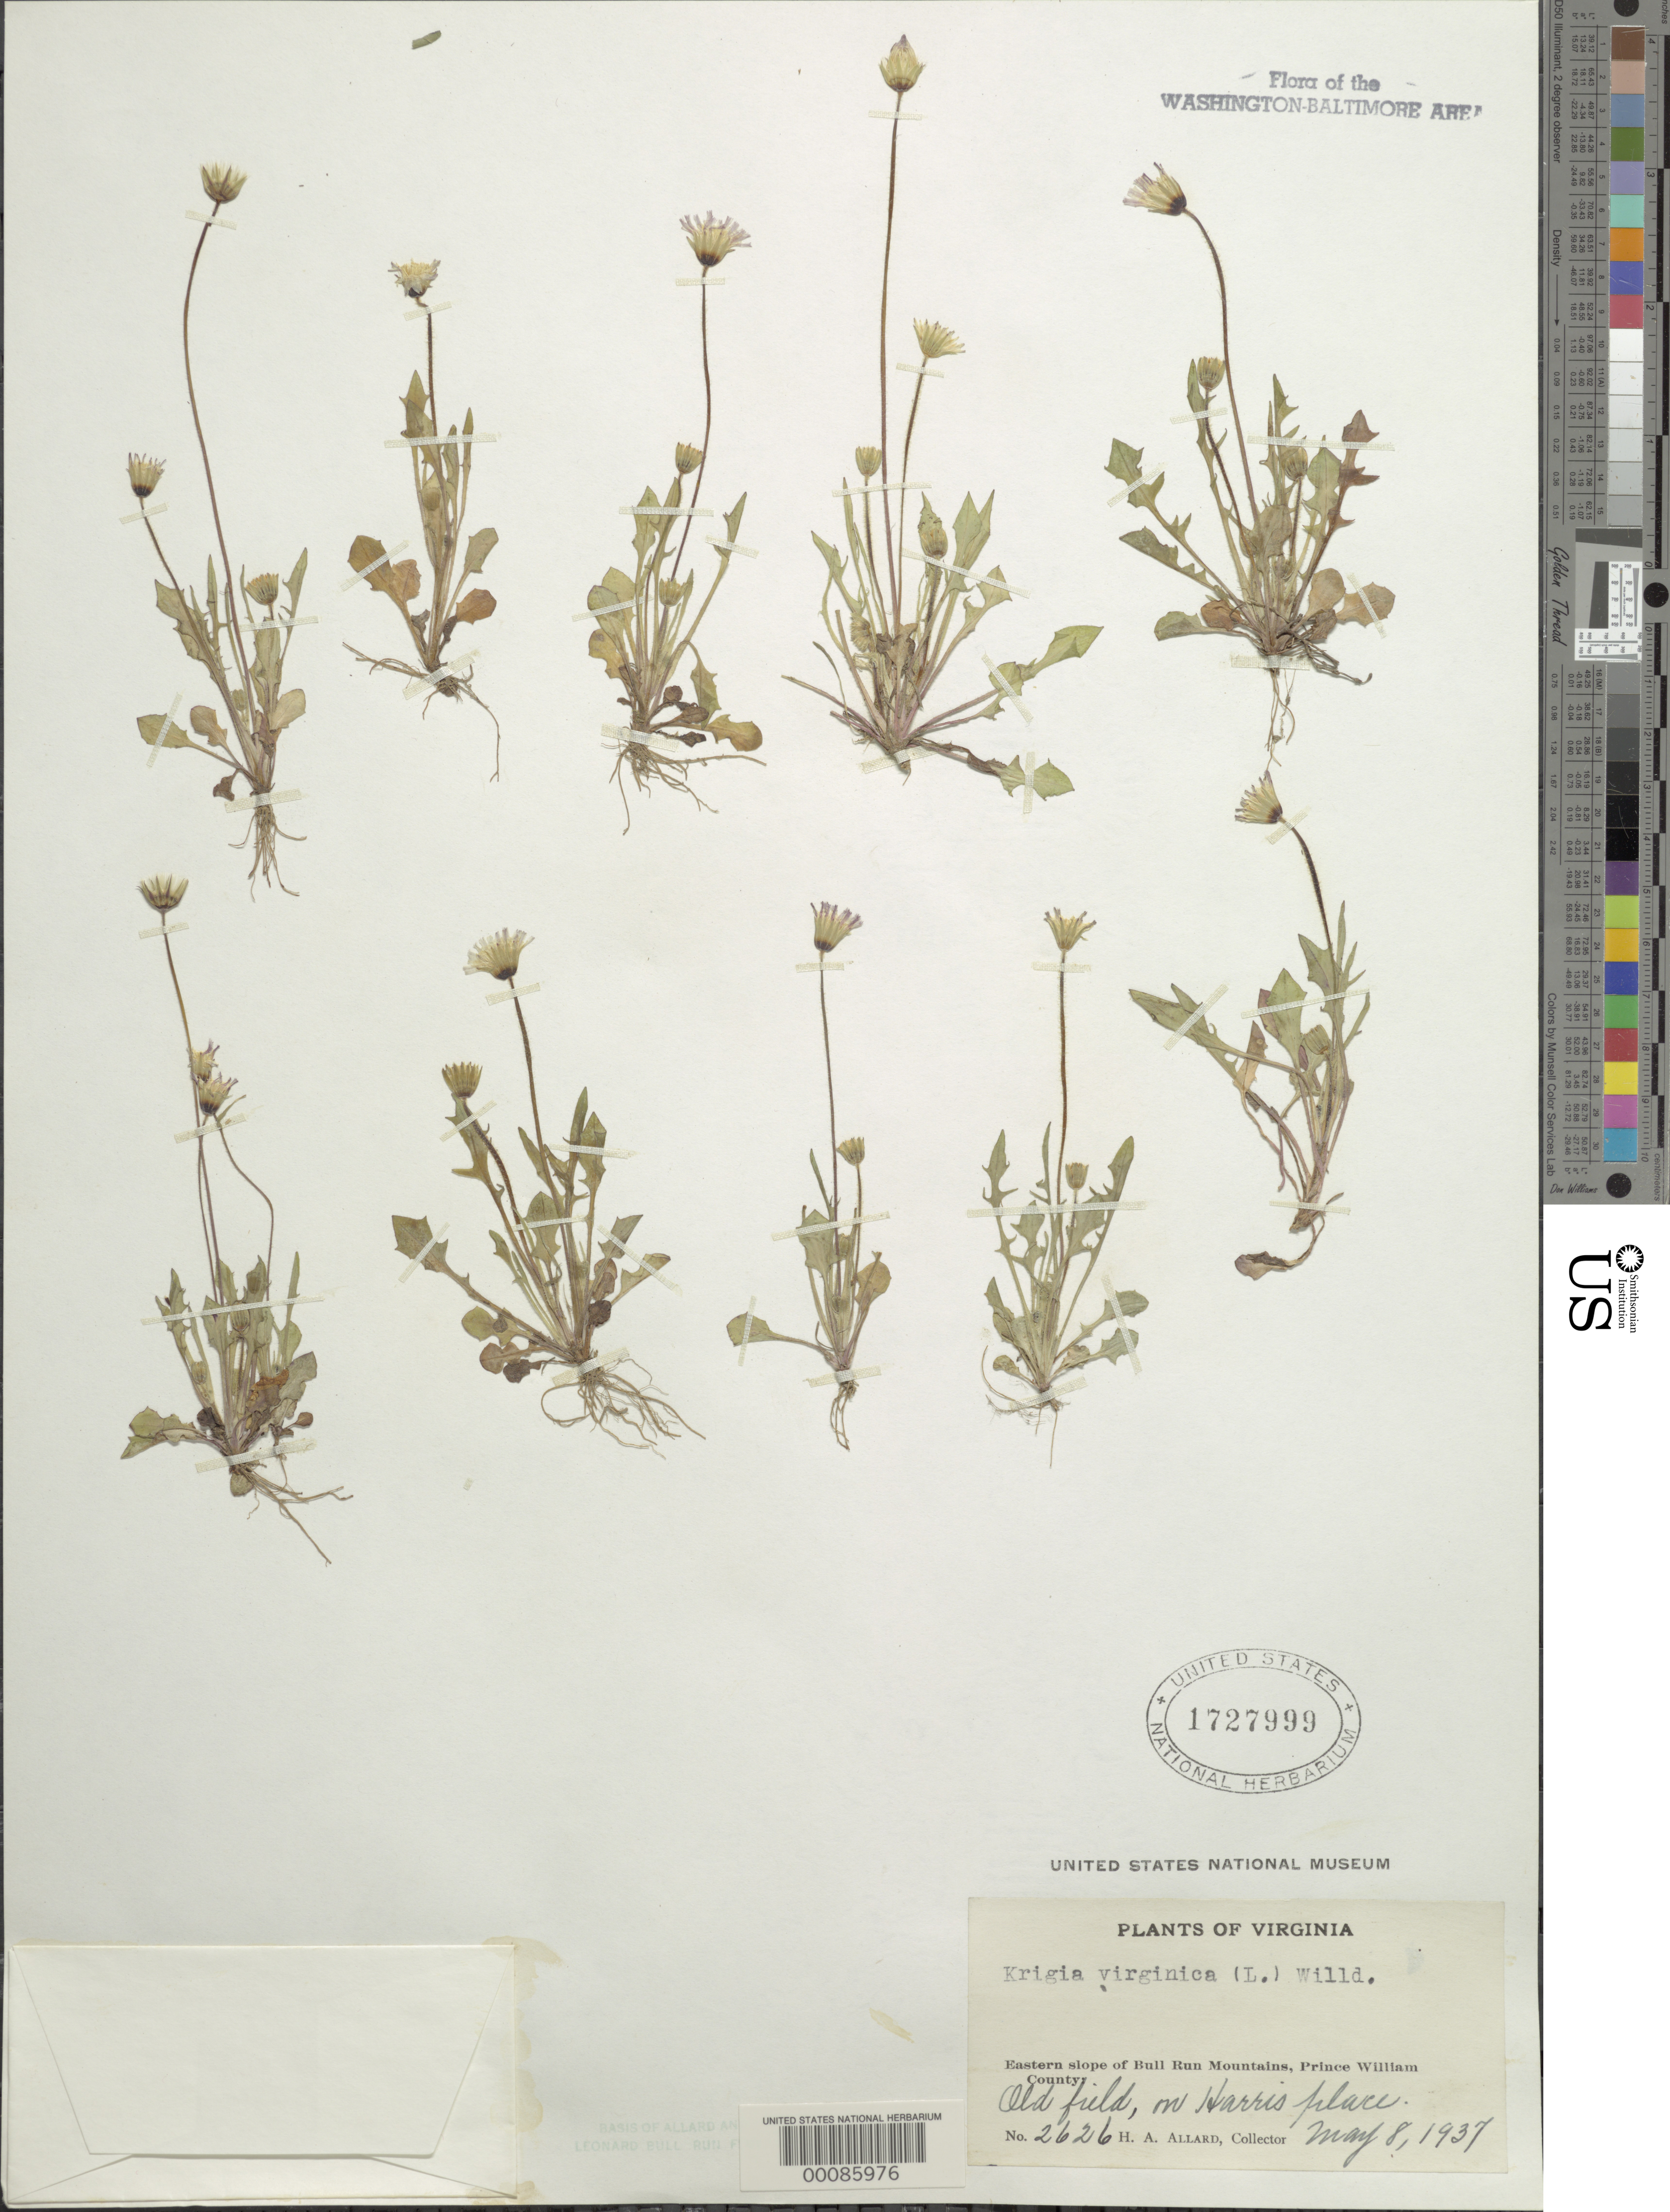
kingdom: Plantae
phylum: Tracheophyta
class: Magnoliopsida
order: Asterales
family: Asteraceae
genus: Krigia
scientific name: Krigia virginica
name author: (L.) Willd.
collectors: H. A. Allard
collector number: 2626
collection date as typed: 08 May 1937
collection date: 1937-05-08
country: United States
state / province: Virginia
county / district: Prince William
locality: Harris palce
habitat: Old field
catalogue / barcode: US 1727999